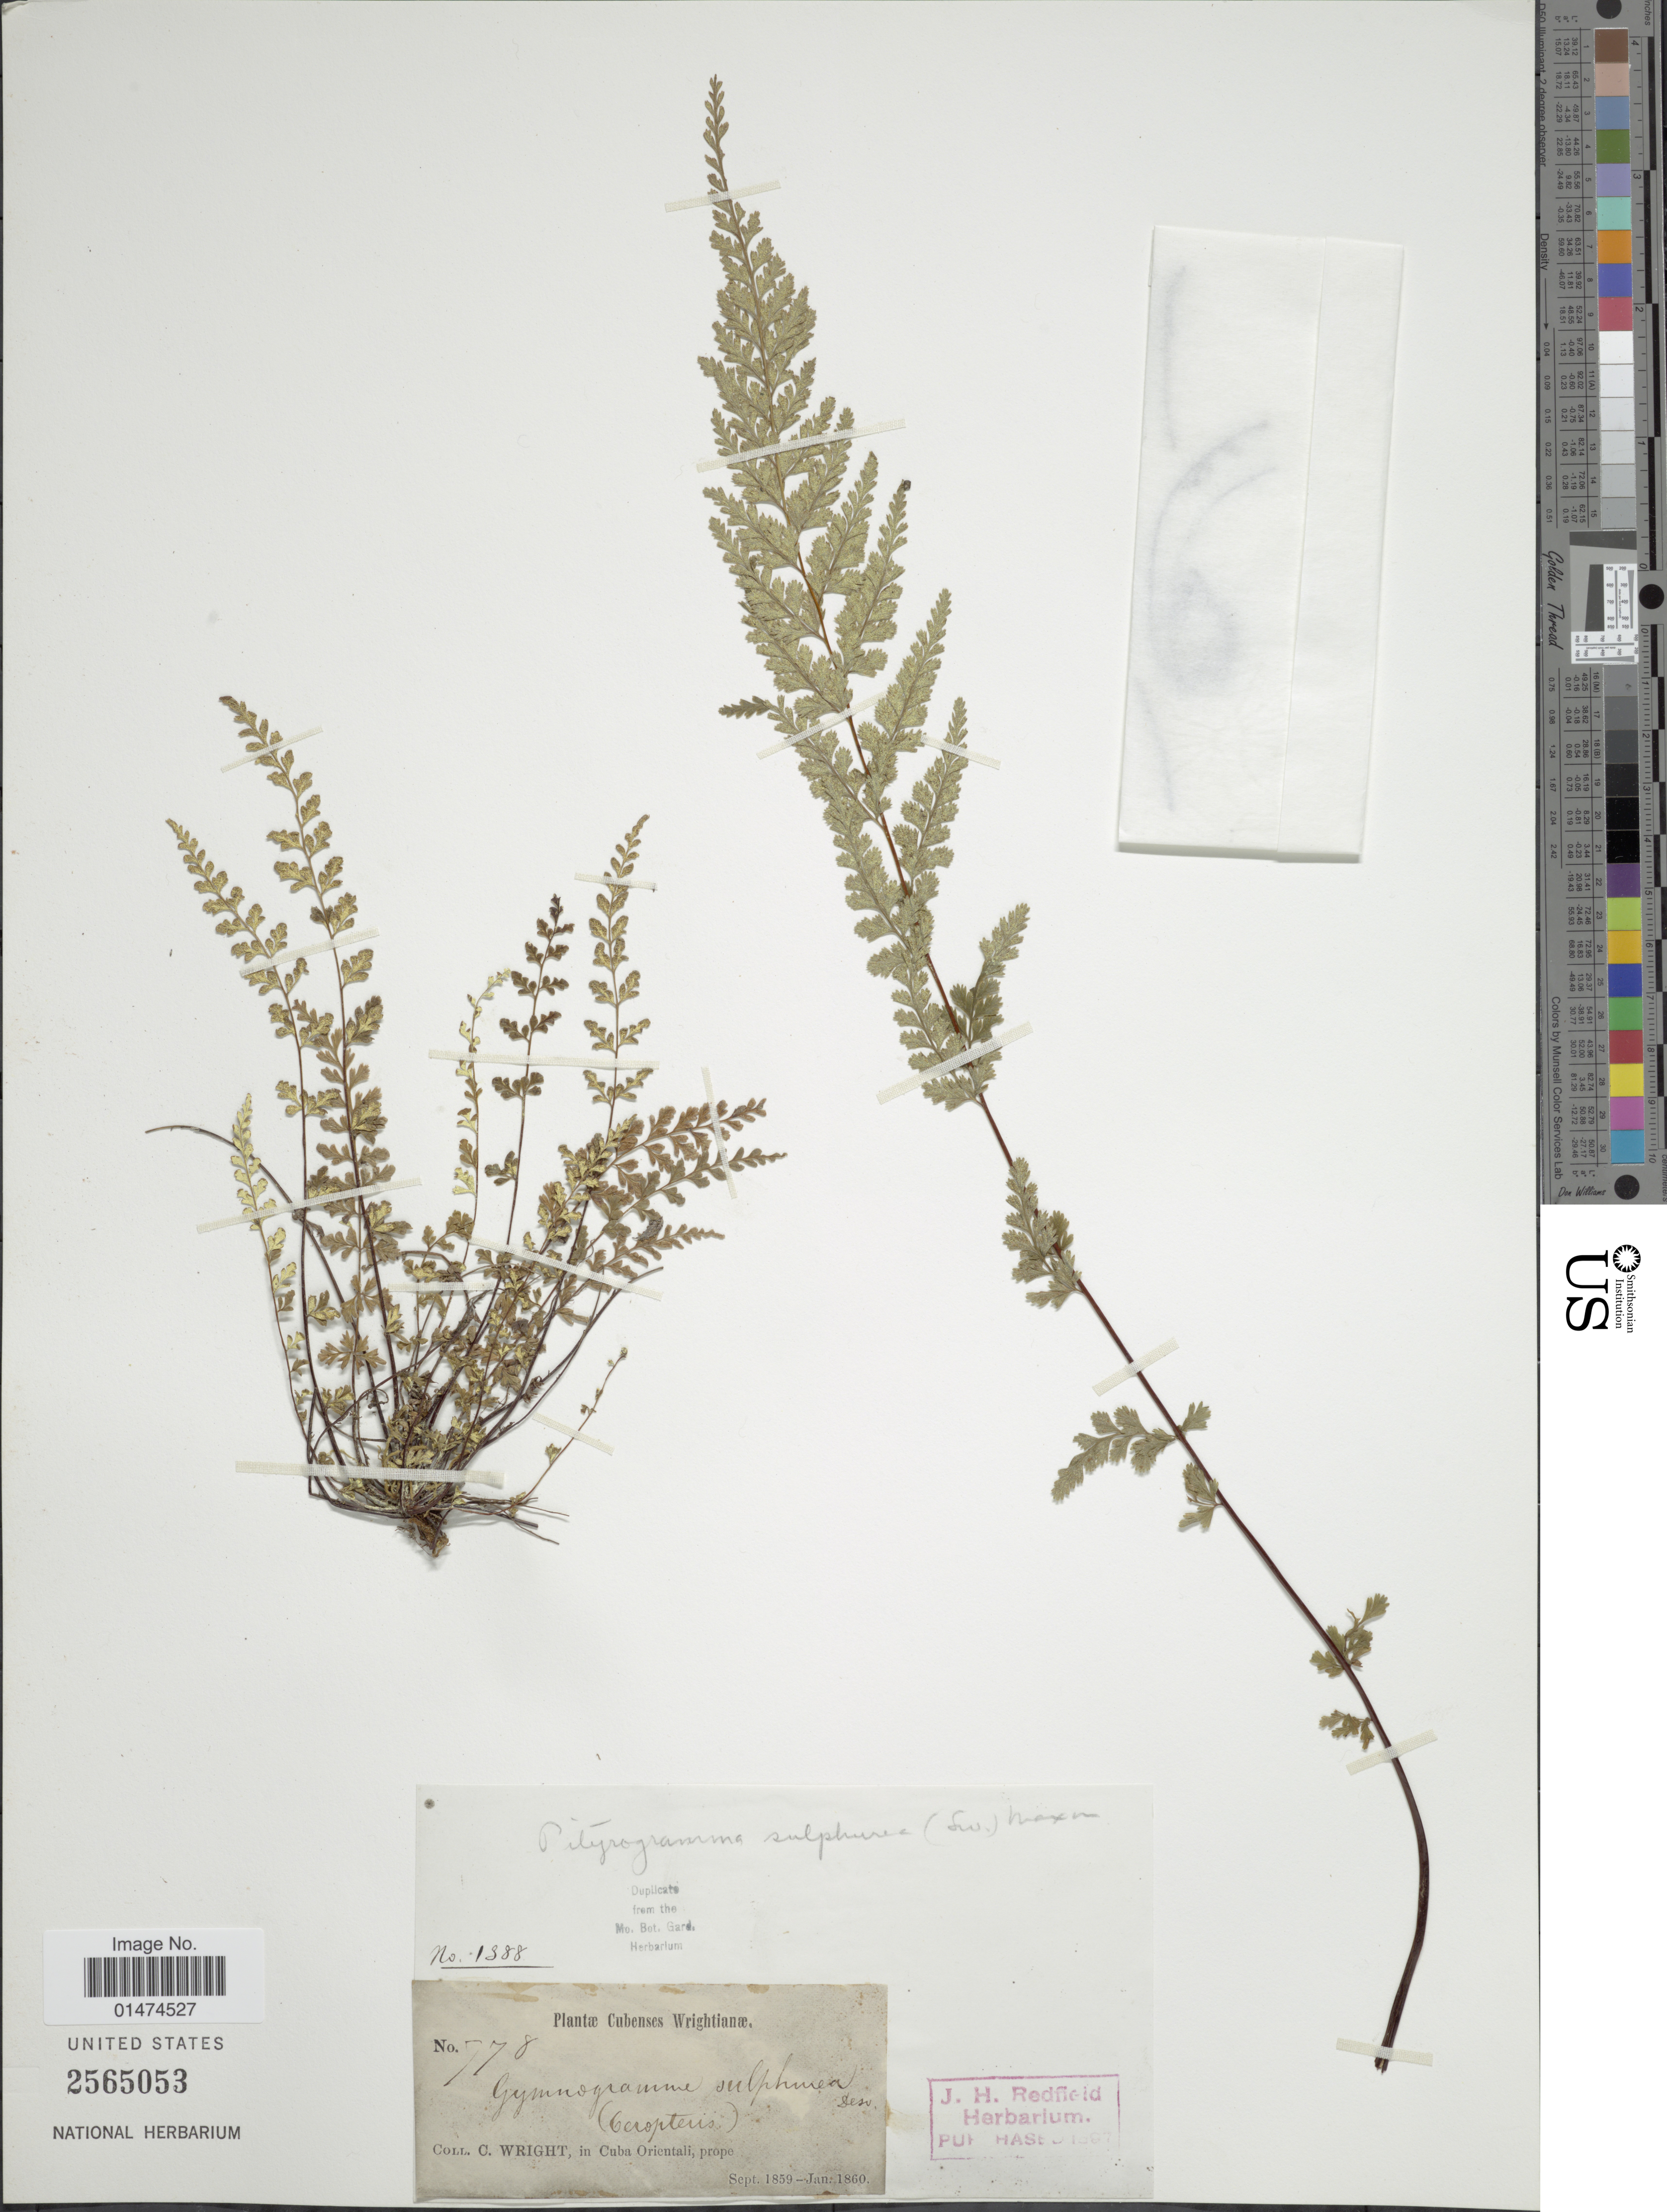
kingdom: Plantae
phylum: Tracheophyta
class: Polypodiopsida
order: Polypodiales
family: Pteridaceae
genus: Pityrogramma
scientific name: Pityrogramma sulphurea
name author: (Sw.) Maxon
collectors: C. Wright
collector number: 778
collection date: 1859-09/1860-01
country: Cuba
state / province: Oriente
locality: Cuba, Orientalo, prope.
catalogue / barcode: US 2565053